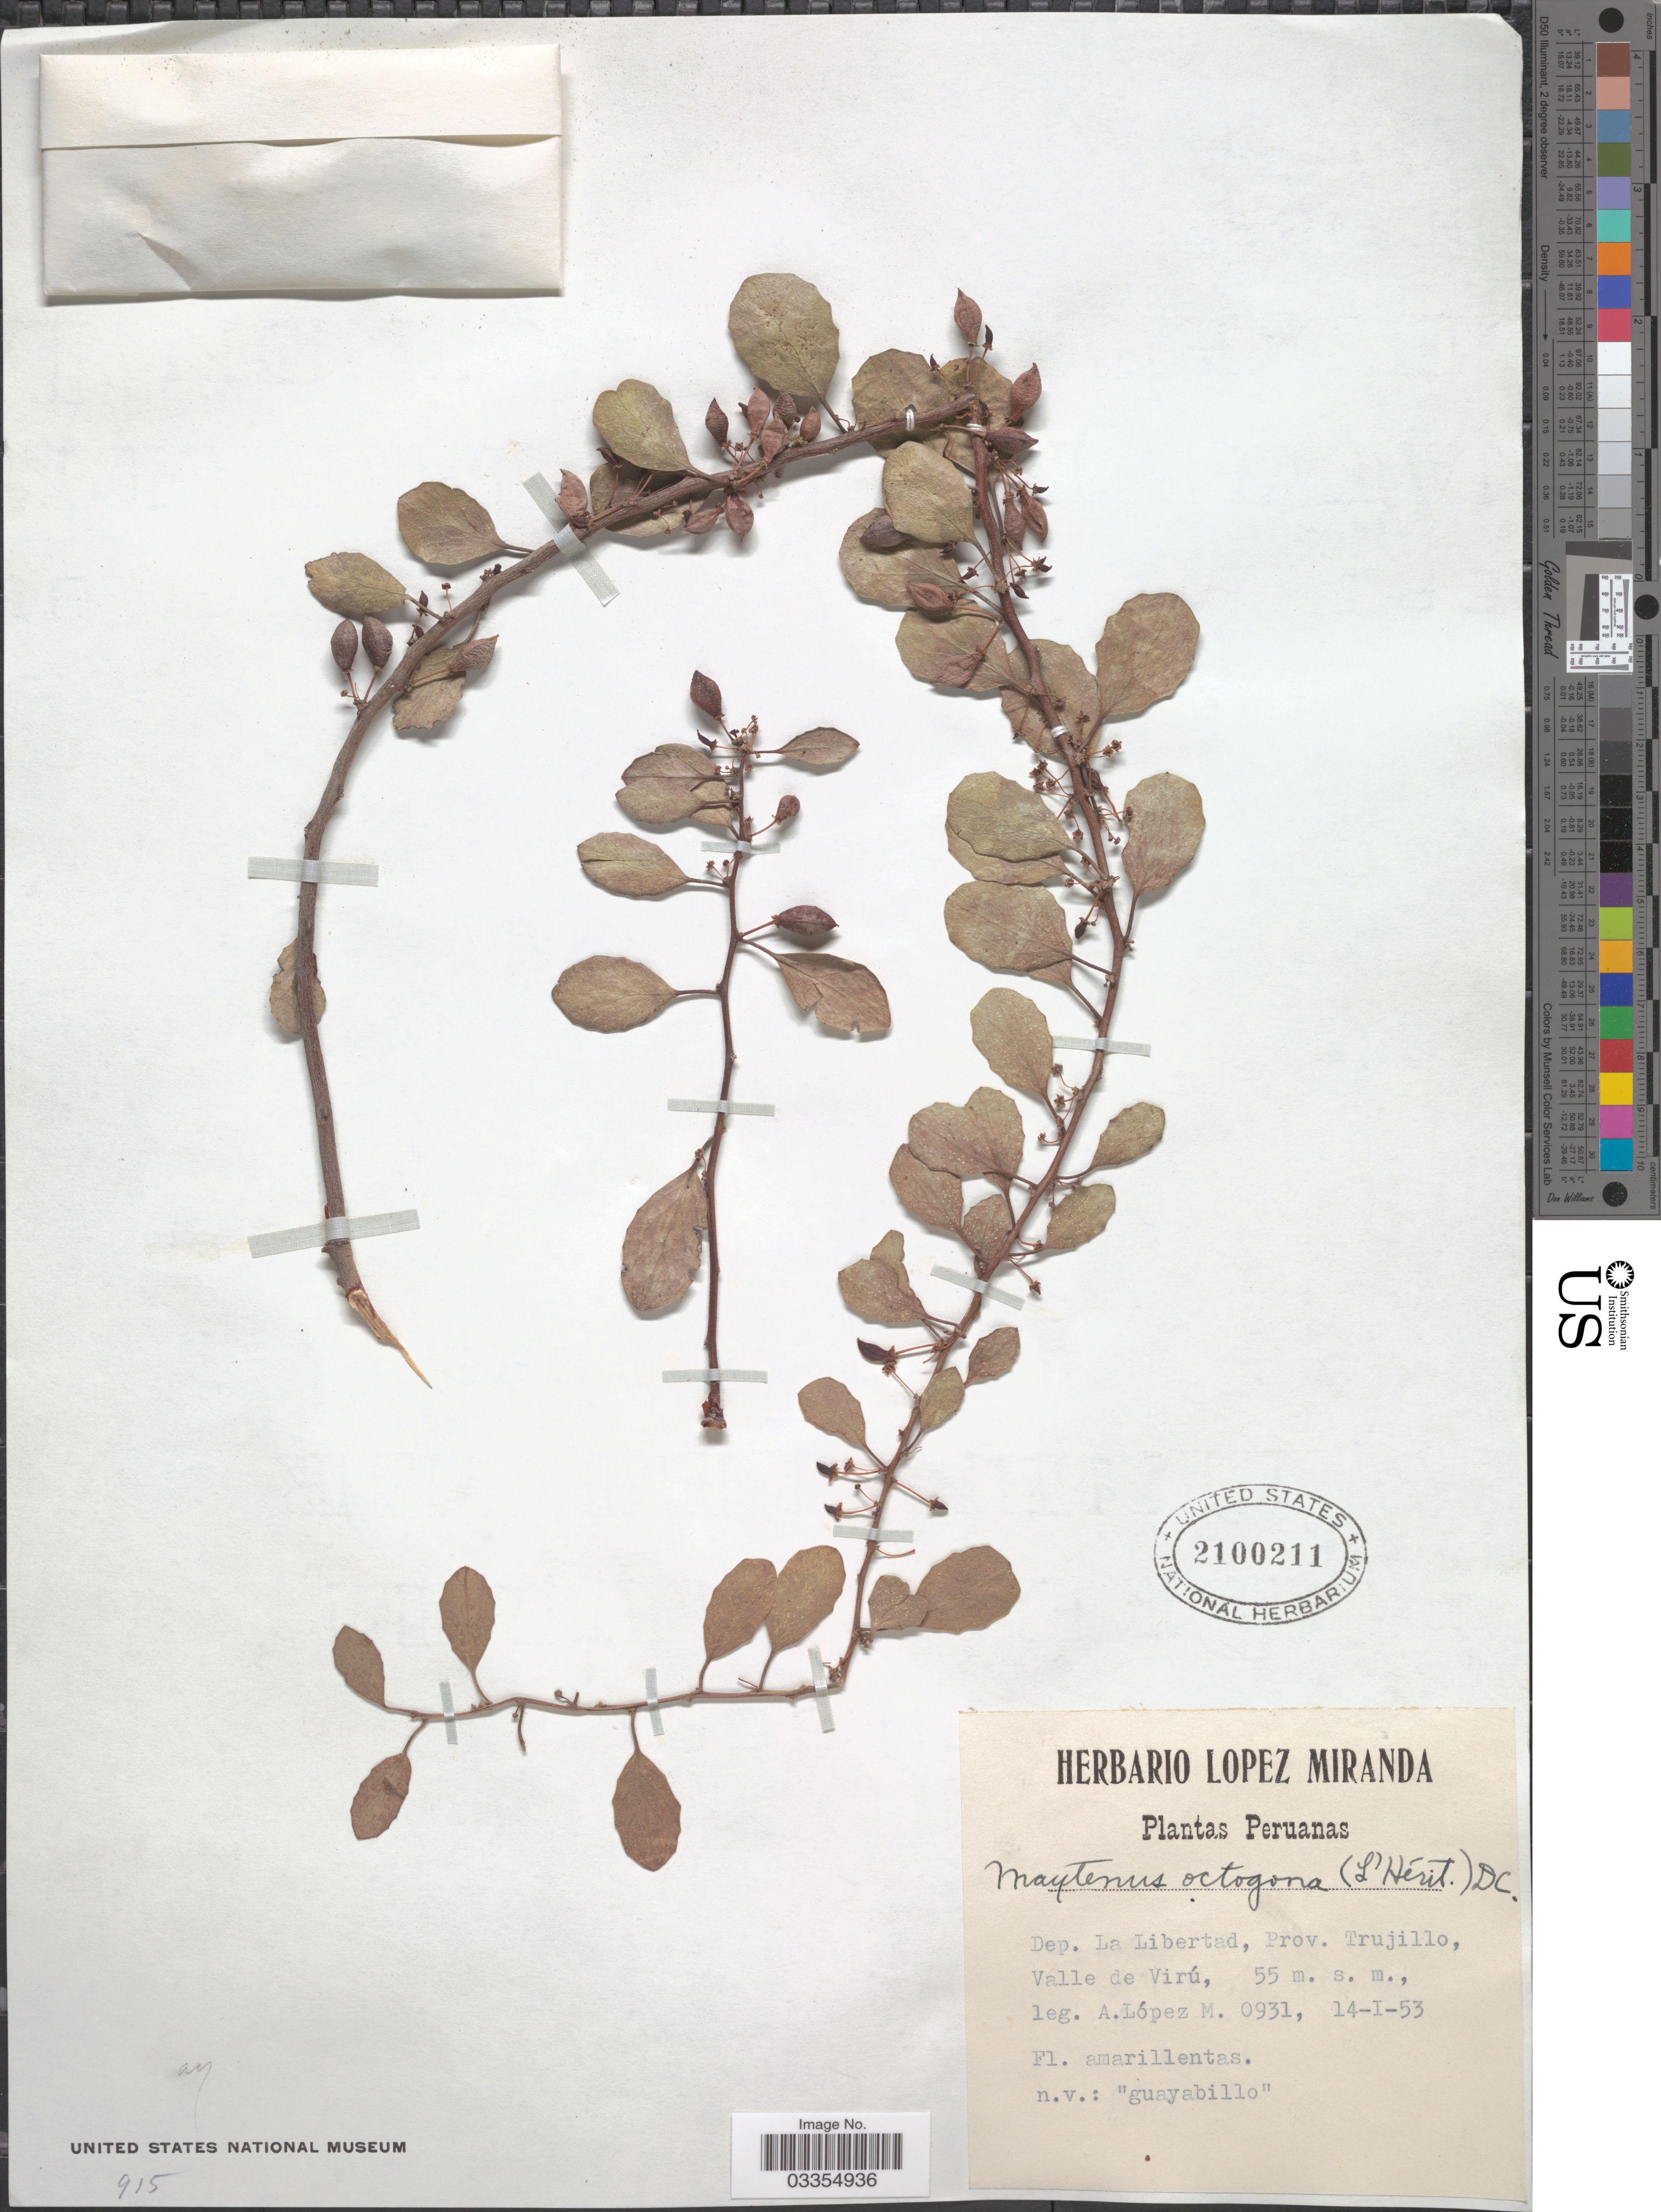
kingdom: Plantae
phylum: Tracheophyta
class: Magnoliopsida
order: Celastrales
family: Celastraceae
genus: Tricerma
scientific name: Tricerma orbiculare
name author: (Humb. & Bonpl. ex Schult.) Lundell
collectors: A. López M.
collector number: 0931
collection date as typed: Transcribed d/m/y: 14/1/53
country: Peru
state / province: La Libertad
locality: Dep. La Libertad, Prov. Trujillo, Valle de Virú.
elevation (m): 55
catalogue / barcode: US 2100211